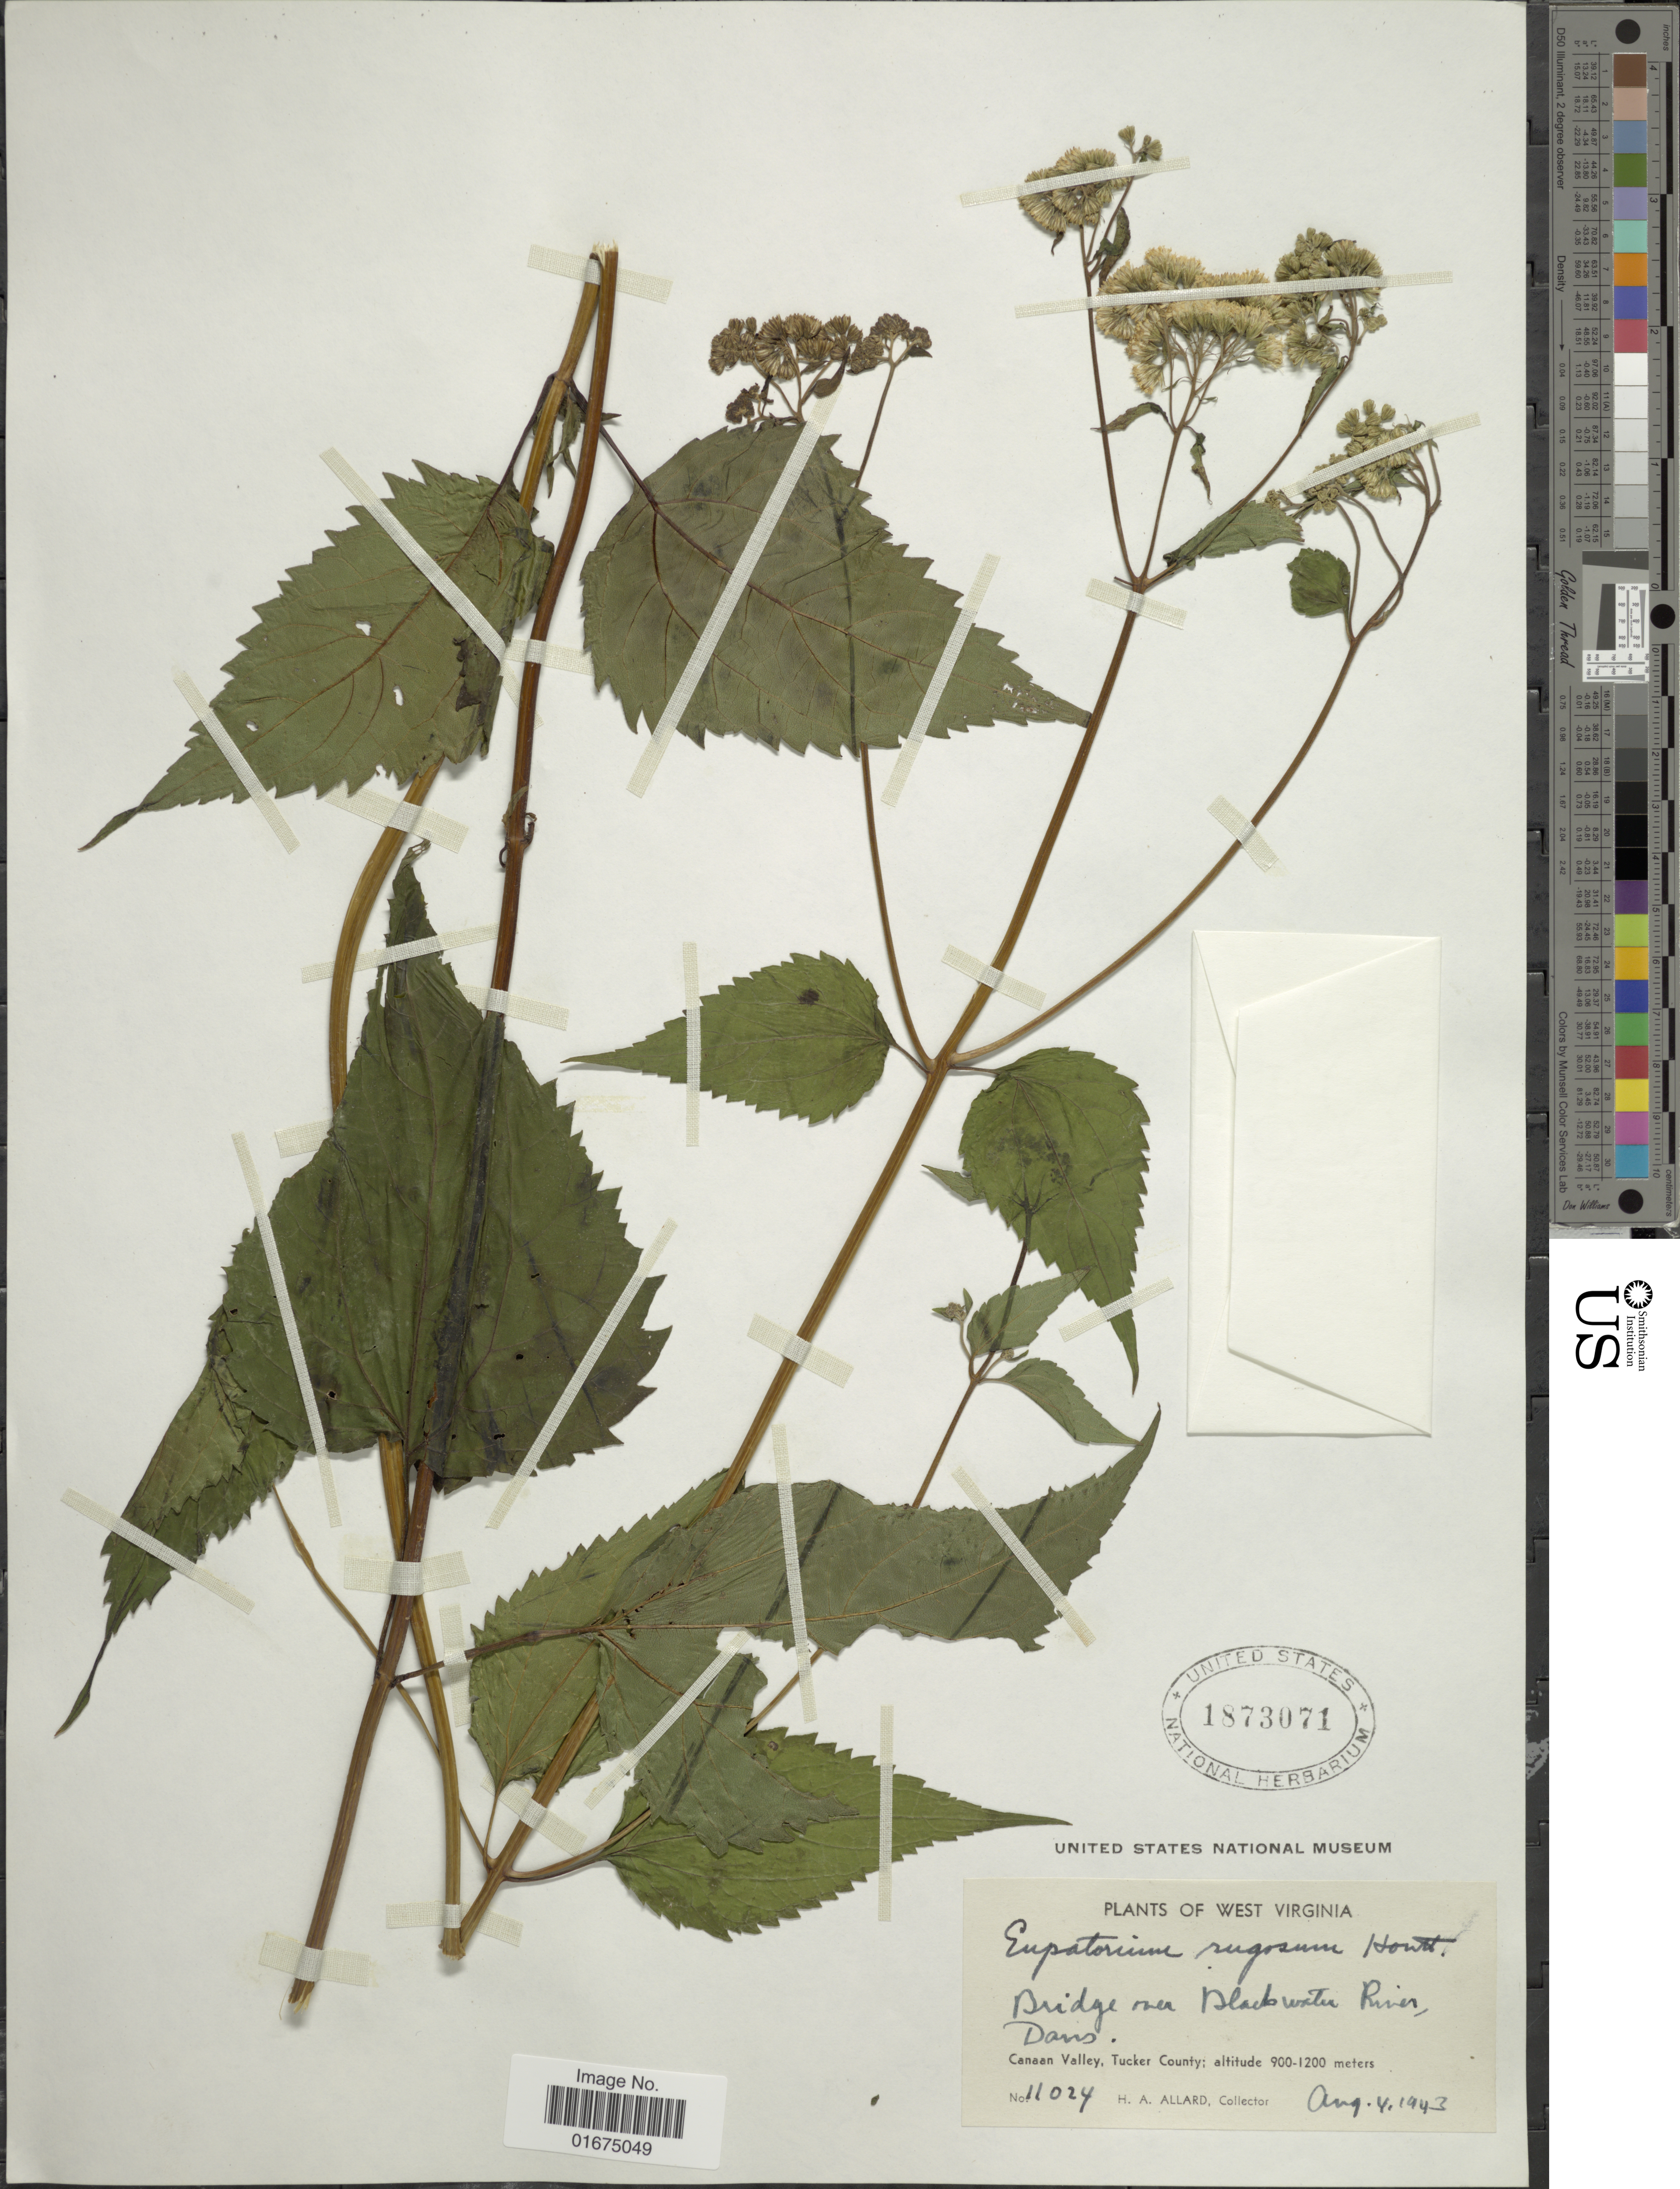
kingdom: Plantae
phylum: Tracheophyta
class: Magnoliopsida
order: Asterales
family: Asteraceae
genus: Ageratina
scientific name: Ageratina altissima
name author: (L.) R.M. King & H. Rob.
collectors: H. A. Allard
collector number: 11024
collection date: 1943-08-04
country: United States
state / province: West Virginia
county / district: Tucker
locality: Bridge over Black water River, Davis, Canaan Valley, Tucker County.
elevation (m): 900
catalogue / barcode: US 1873071